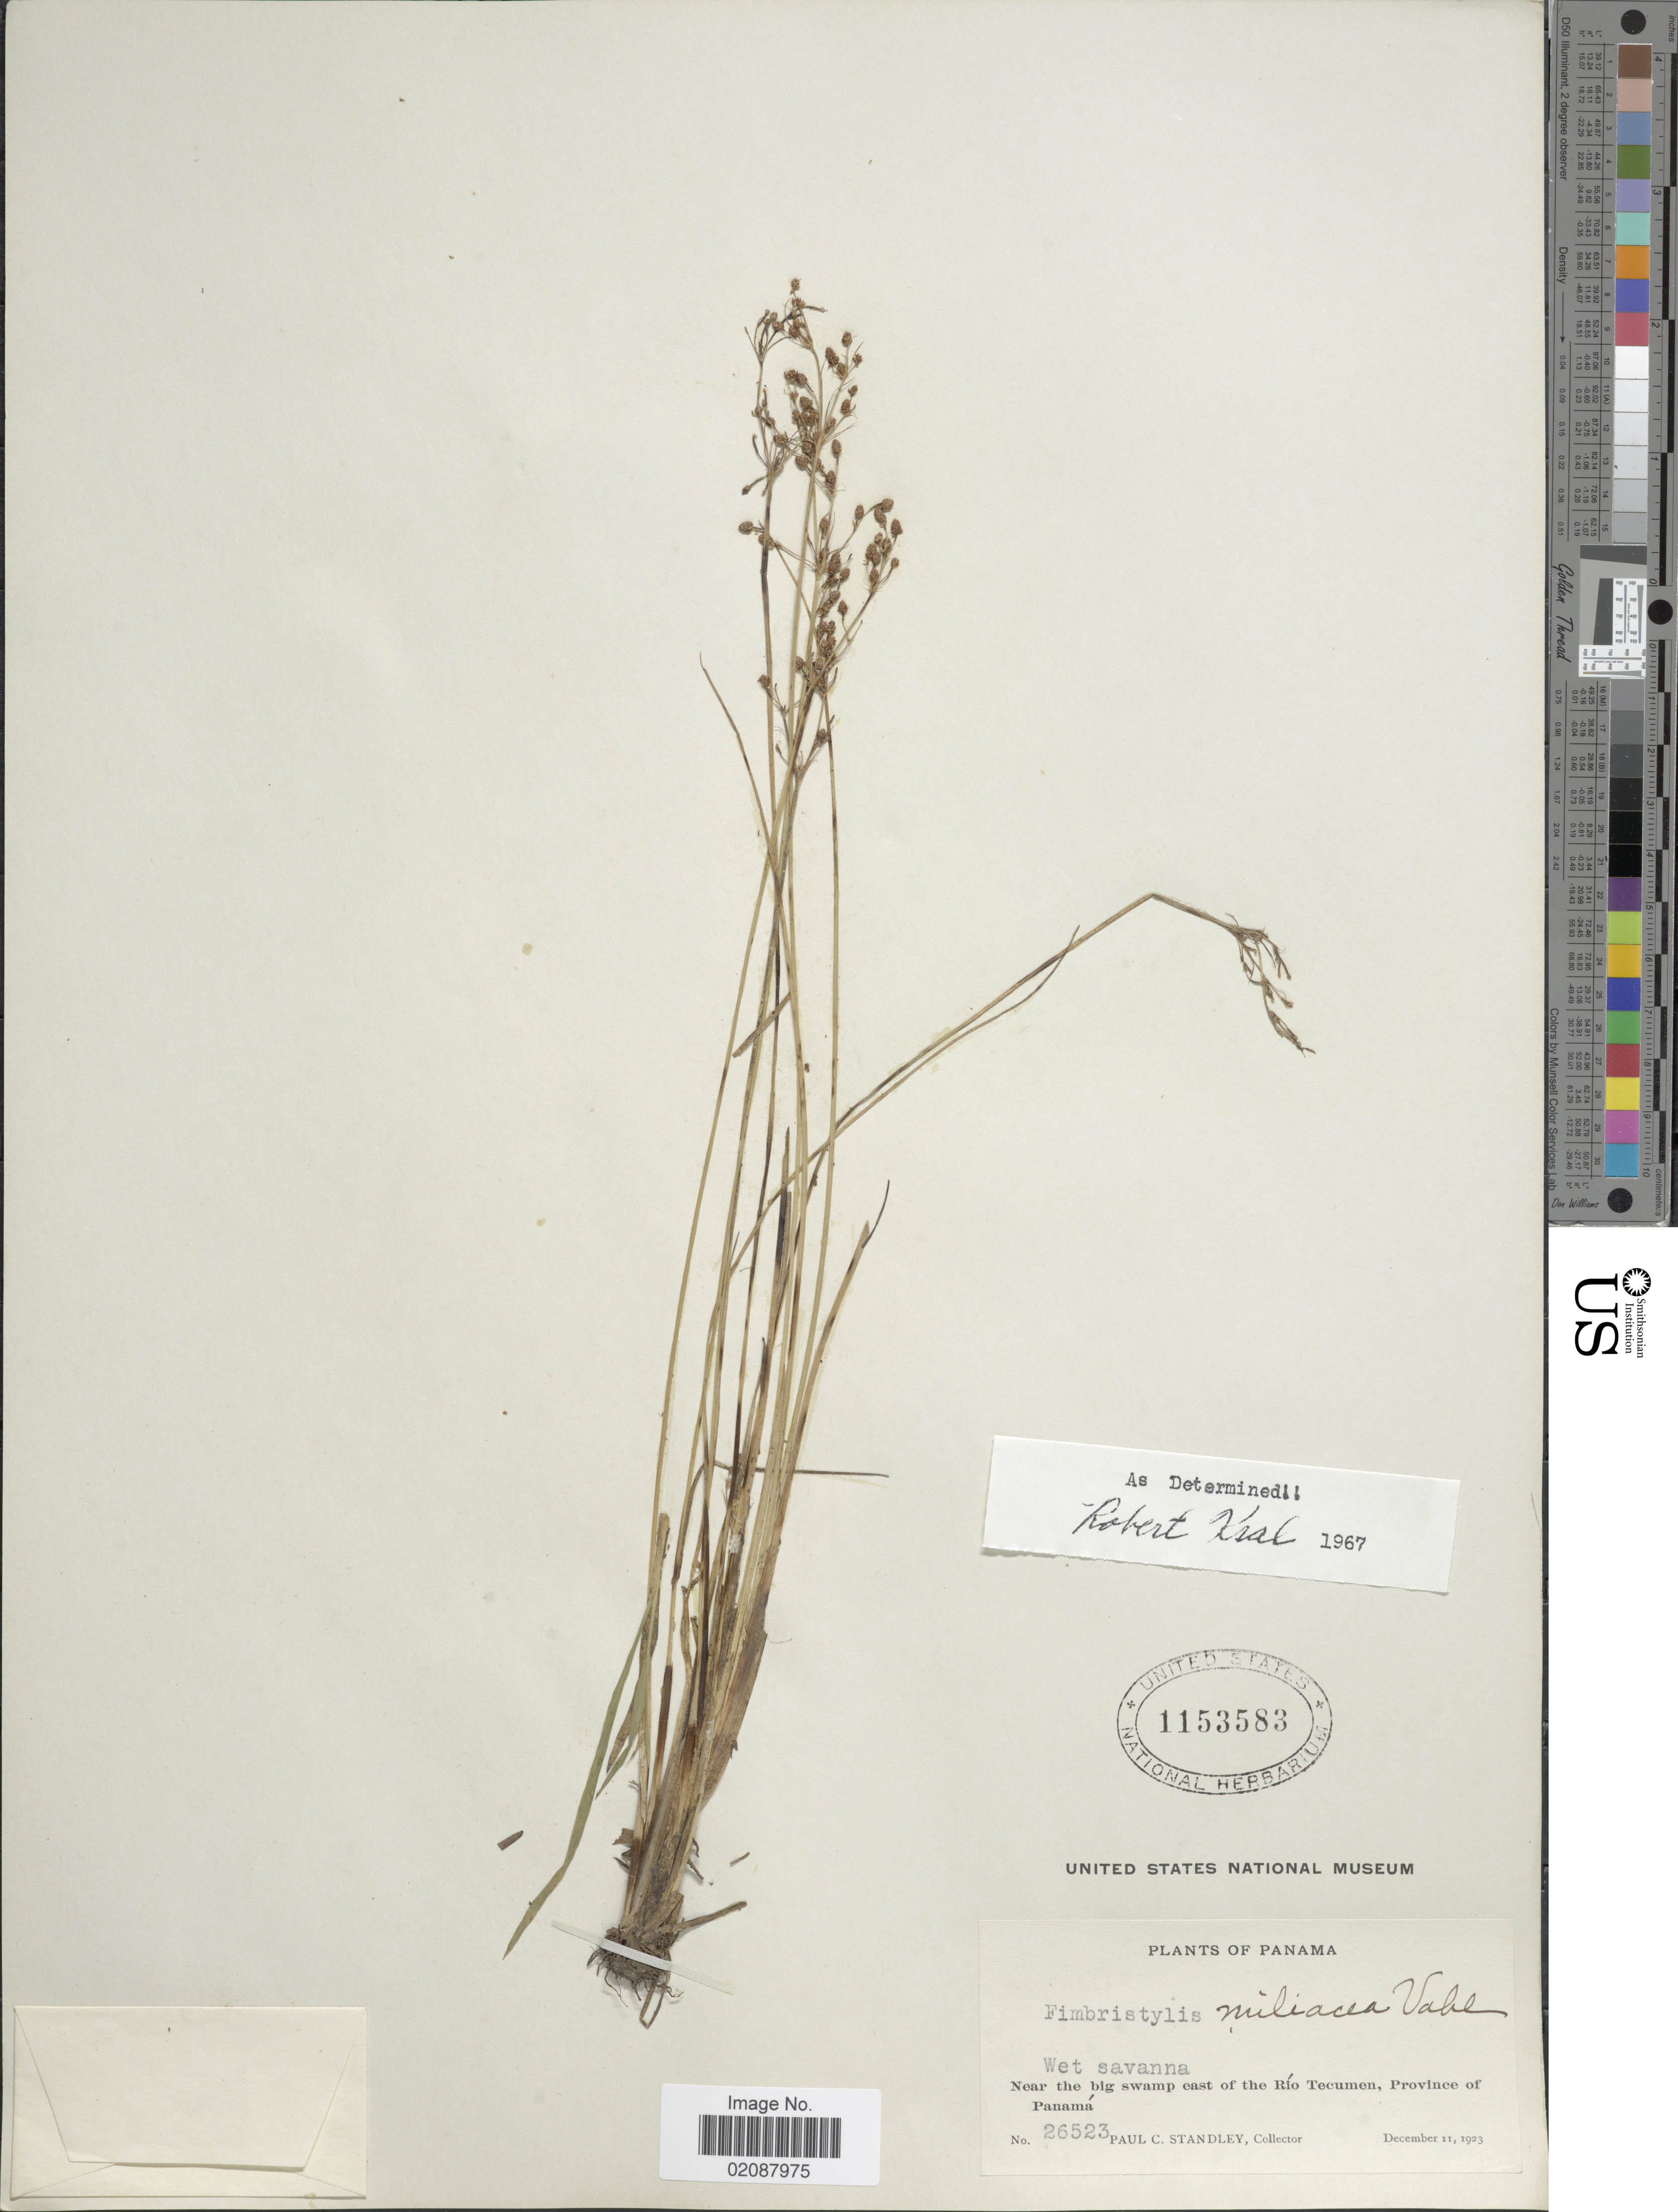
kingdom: Plantae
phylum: Tracheophyta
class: Liliopsida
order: Poales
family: Cyperaceae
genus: Fimbristylis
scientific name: Fimbristylis littoralis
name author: Gaudich.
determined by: Strong, M. T., (US), Smithsonian Institution - National Museum of Natural History (UNITED STATES)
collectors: P. C. Standley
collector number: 26523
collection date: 1923-12-11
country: Panama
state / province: Panamá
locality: Near the big swamp east of the Rio Tecumen, Province of Panamá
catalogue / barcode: US 1153583